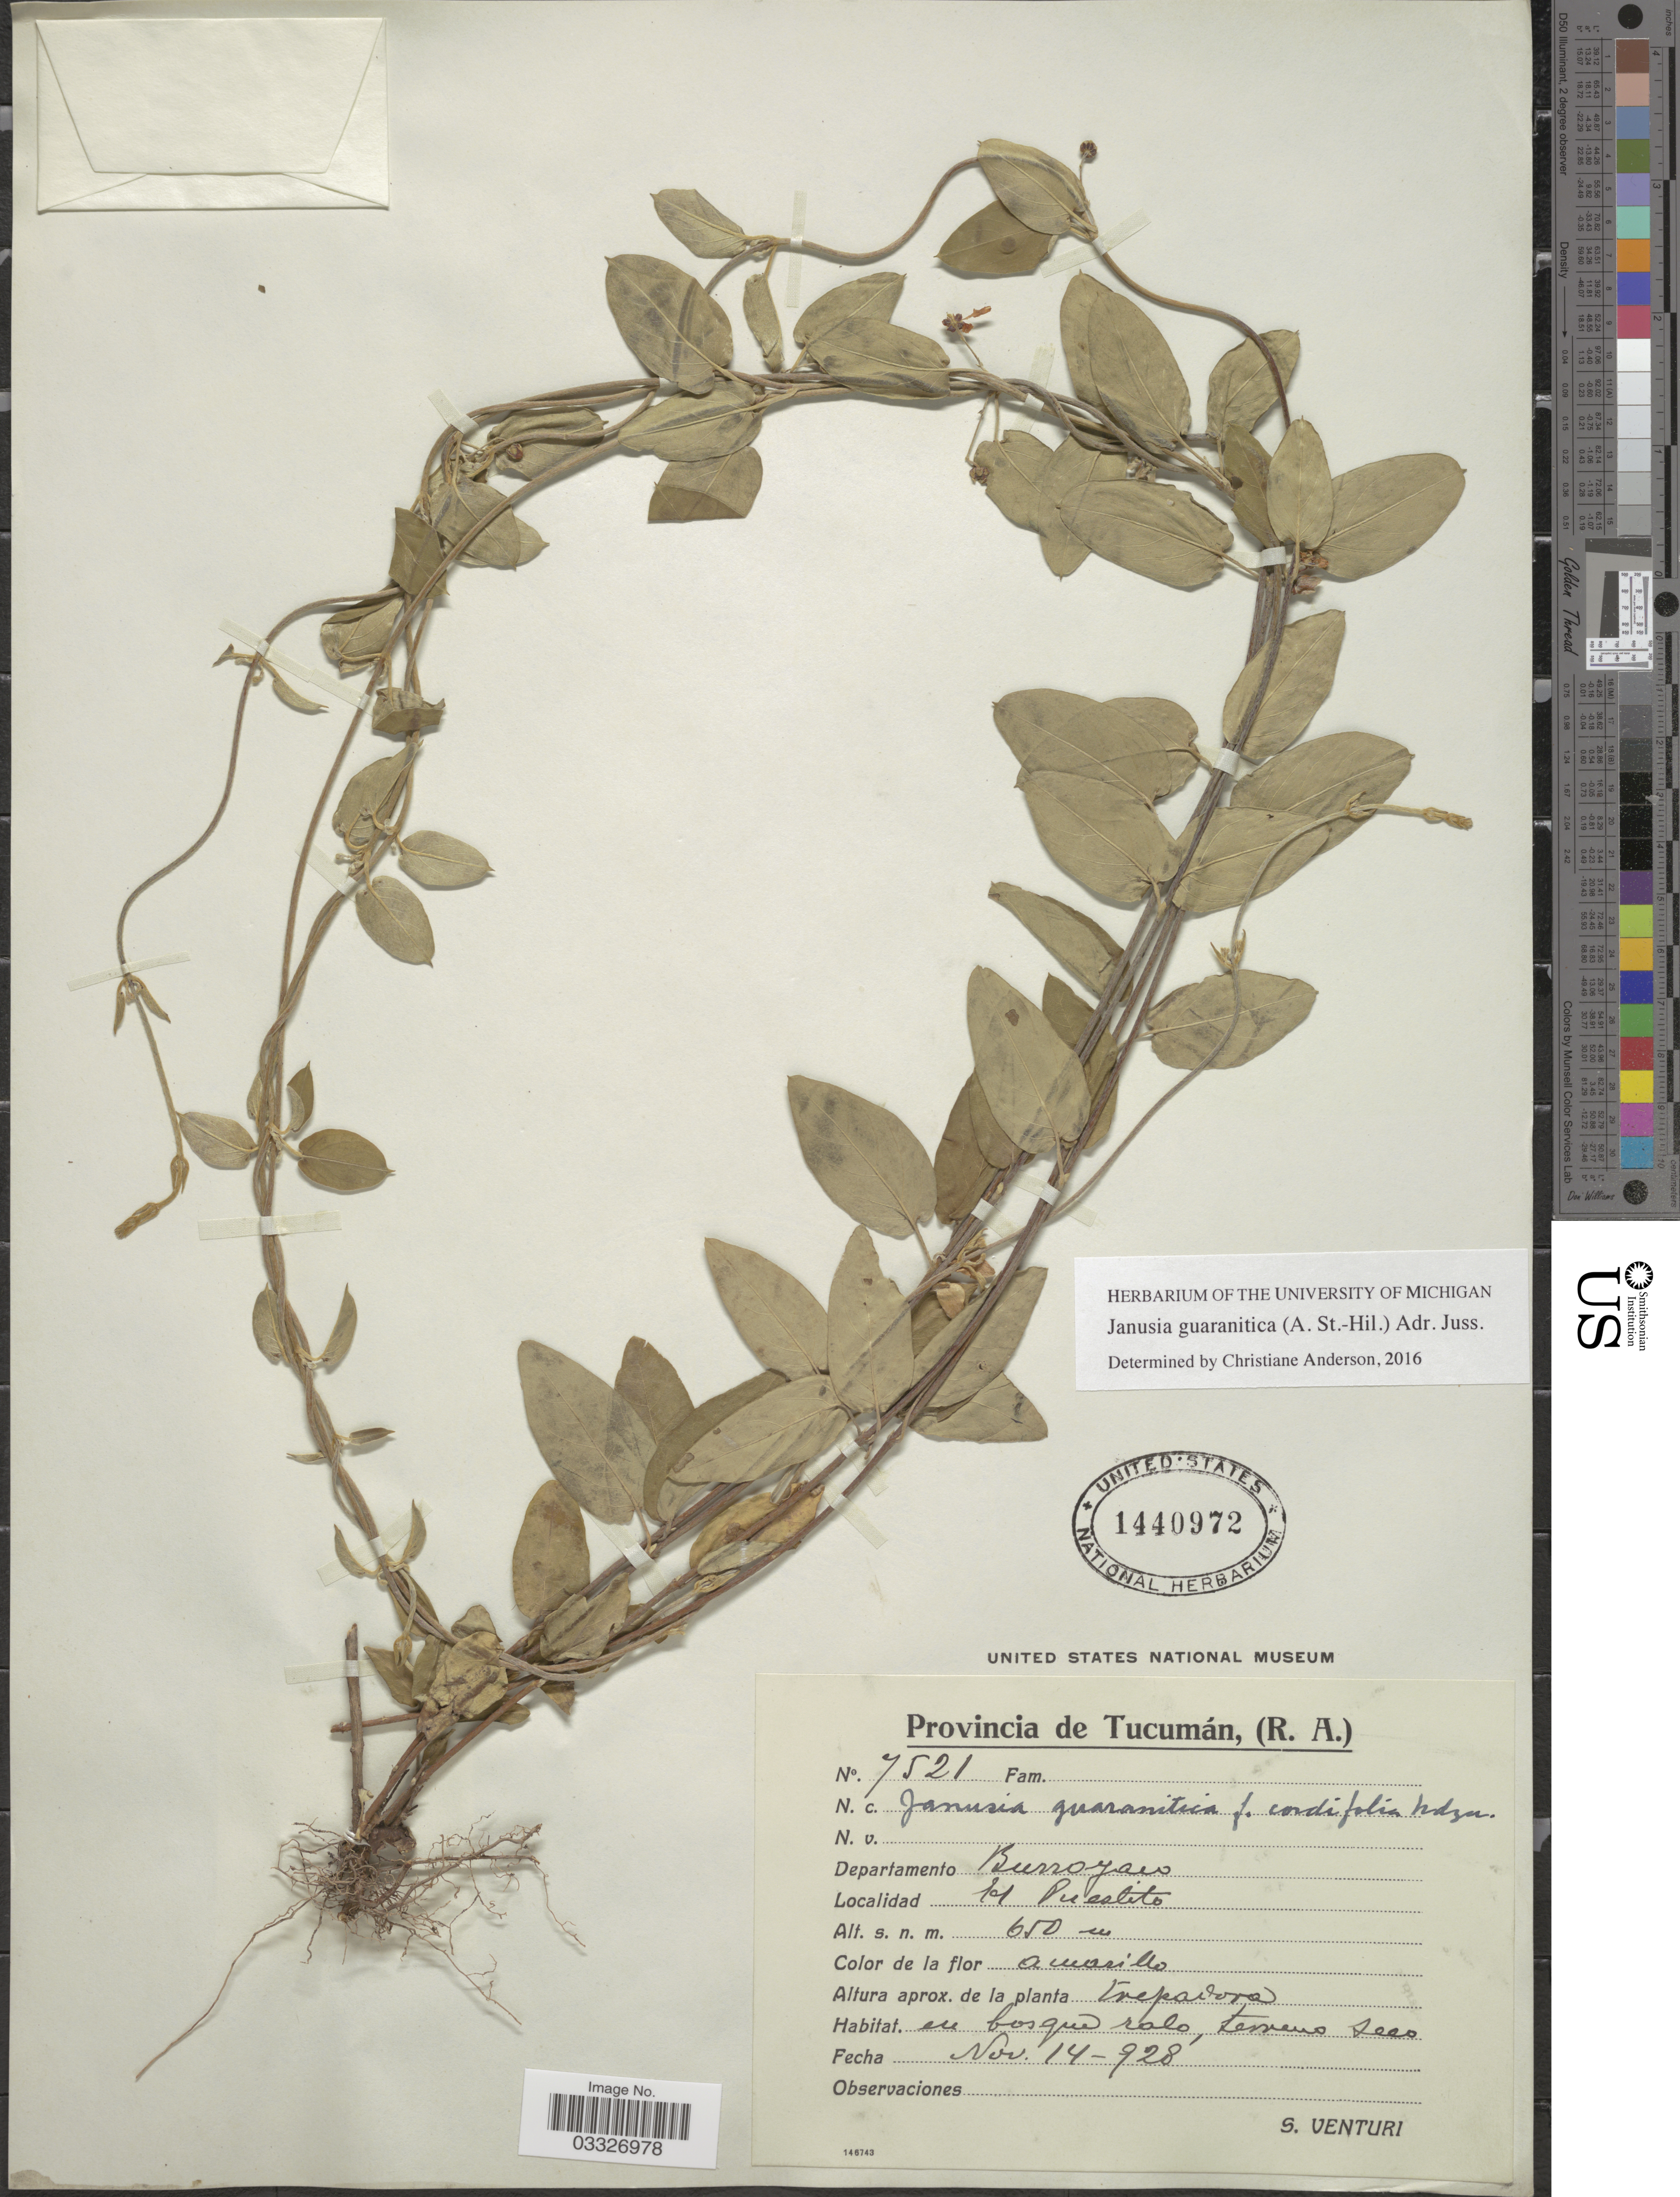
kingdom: Plantae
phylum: Tracheophyta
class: Magnoliopsida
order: Malpighiales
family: Malpighiaceae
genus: Janusia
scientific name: Janusia guaranitica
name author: (A. St.-Hil.) A. Juss.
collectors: S. Venturi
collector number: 7521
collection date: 1928-11-14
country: Argentina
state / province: Tucuman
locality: Departamento Burroyaco. El Puestito.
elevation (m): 650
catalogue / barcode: US 1440972